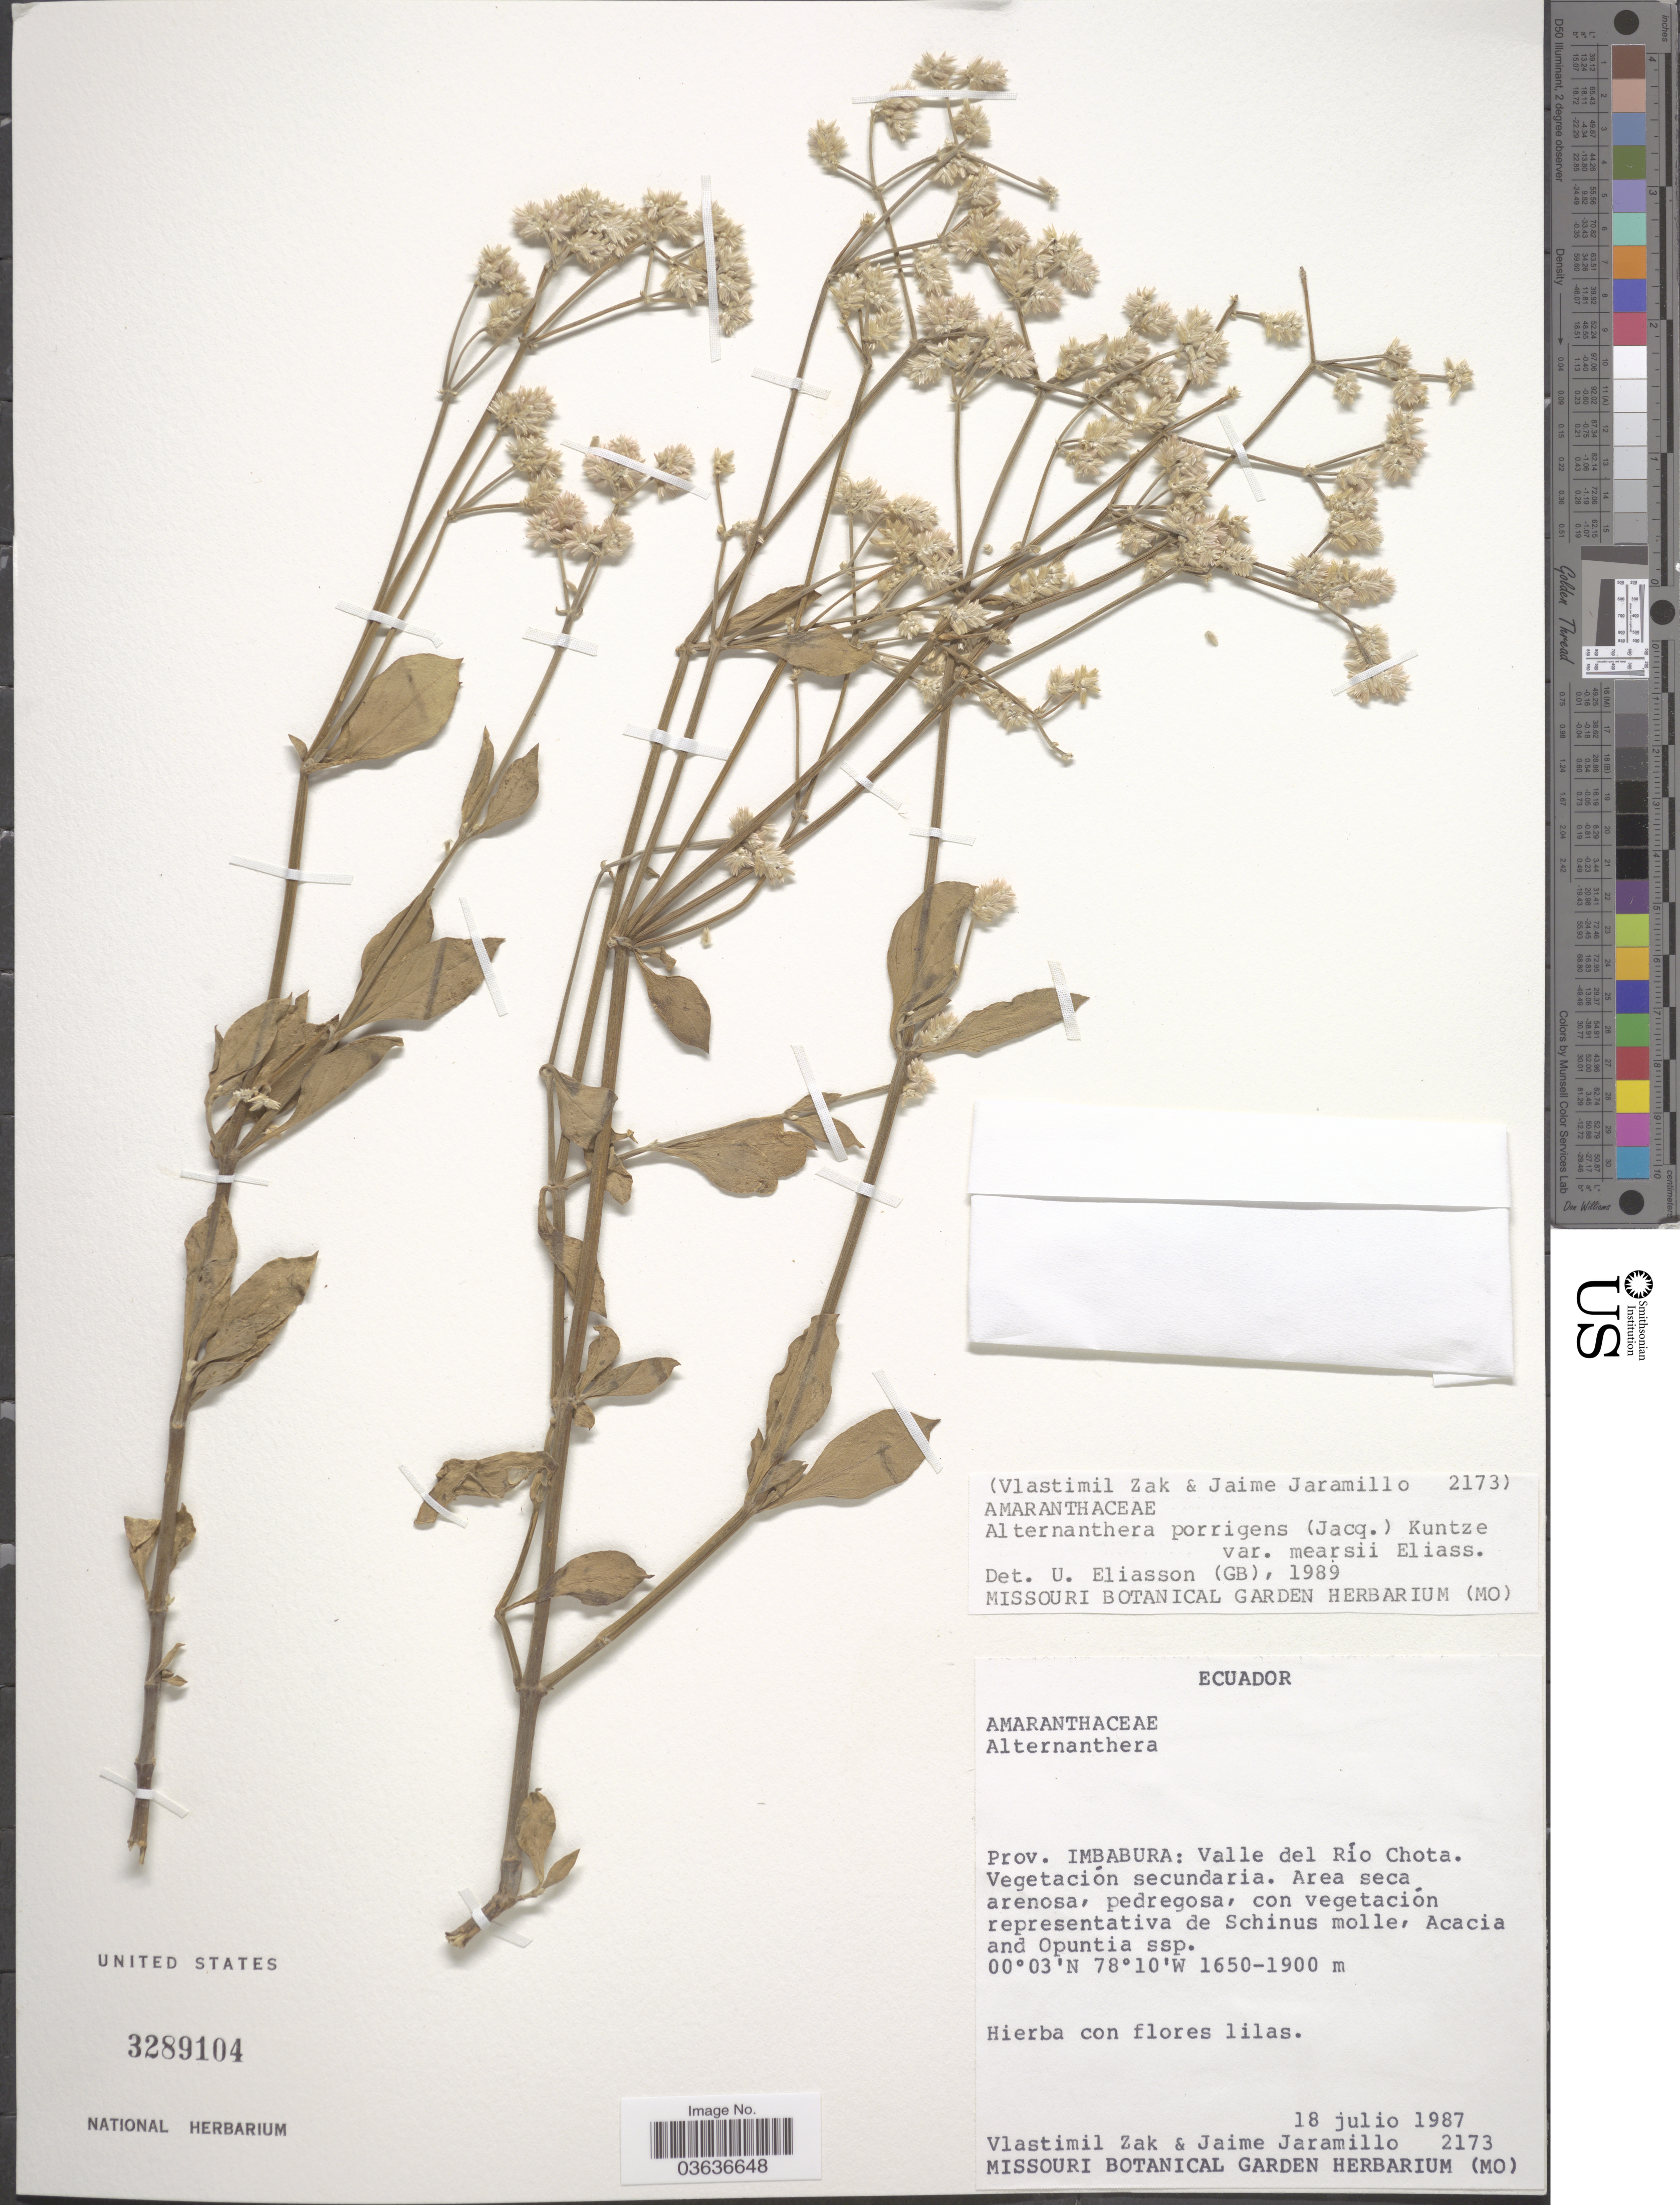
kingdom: Plantae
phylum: Tracheophyta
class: Magnoliopsida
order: Caryophyllales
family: Amaranthaceae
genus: Alternanthera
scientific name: Alternanthera porrigens var. mearsii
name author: Eliasson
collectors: V. Zak & J. Jaramillo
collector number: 2173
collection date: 1987-07-18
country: Ecuador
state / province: Imbabura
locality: Valle del Río Chota.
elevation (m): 1650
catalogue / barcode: US 3289104